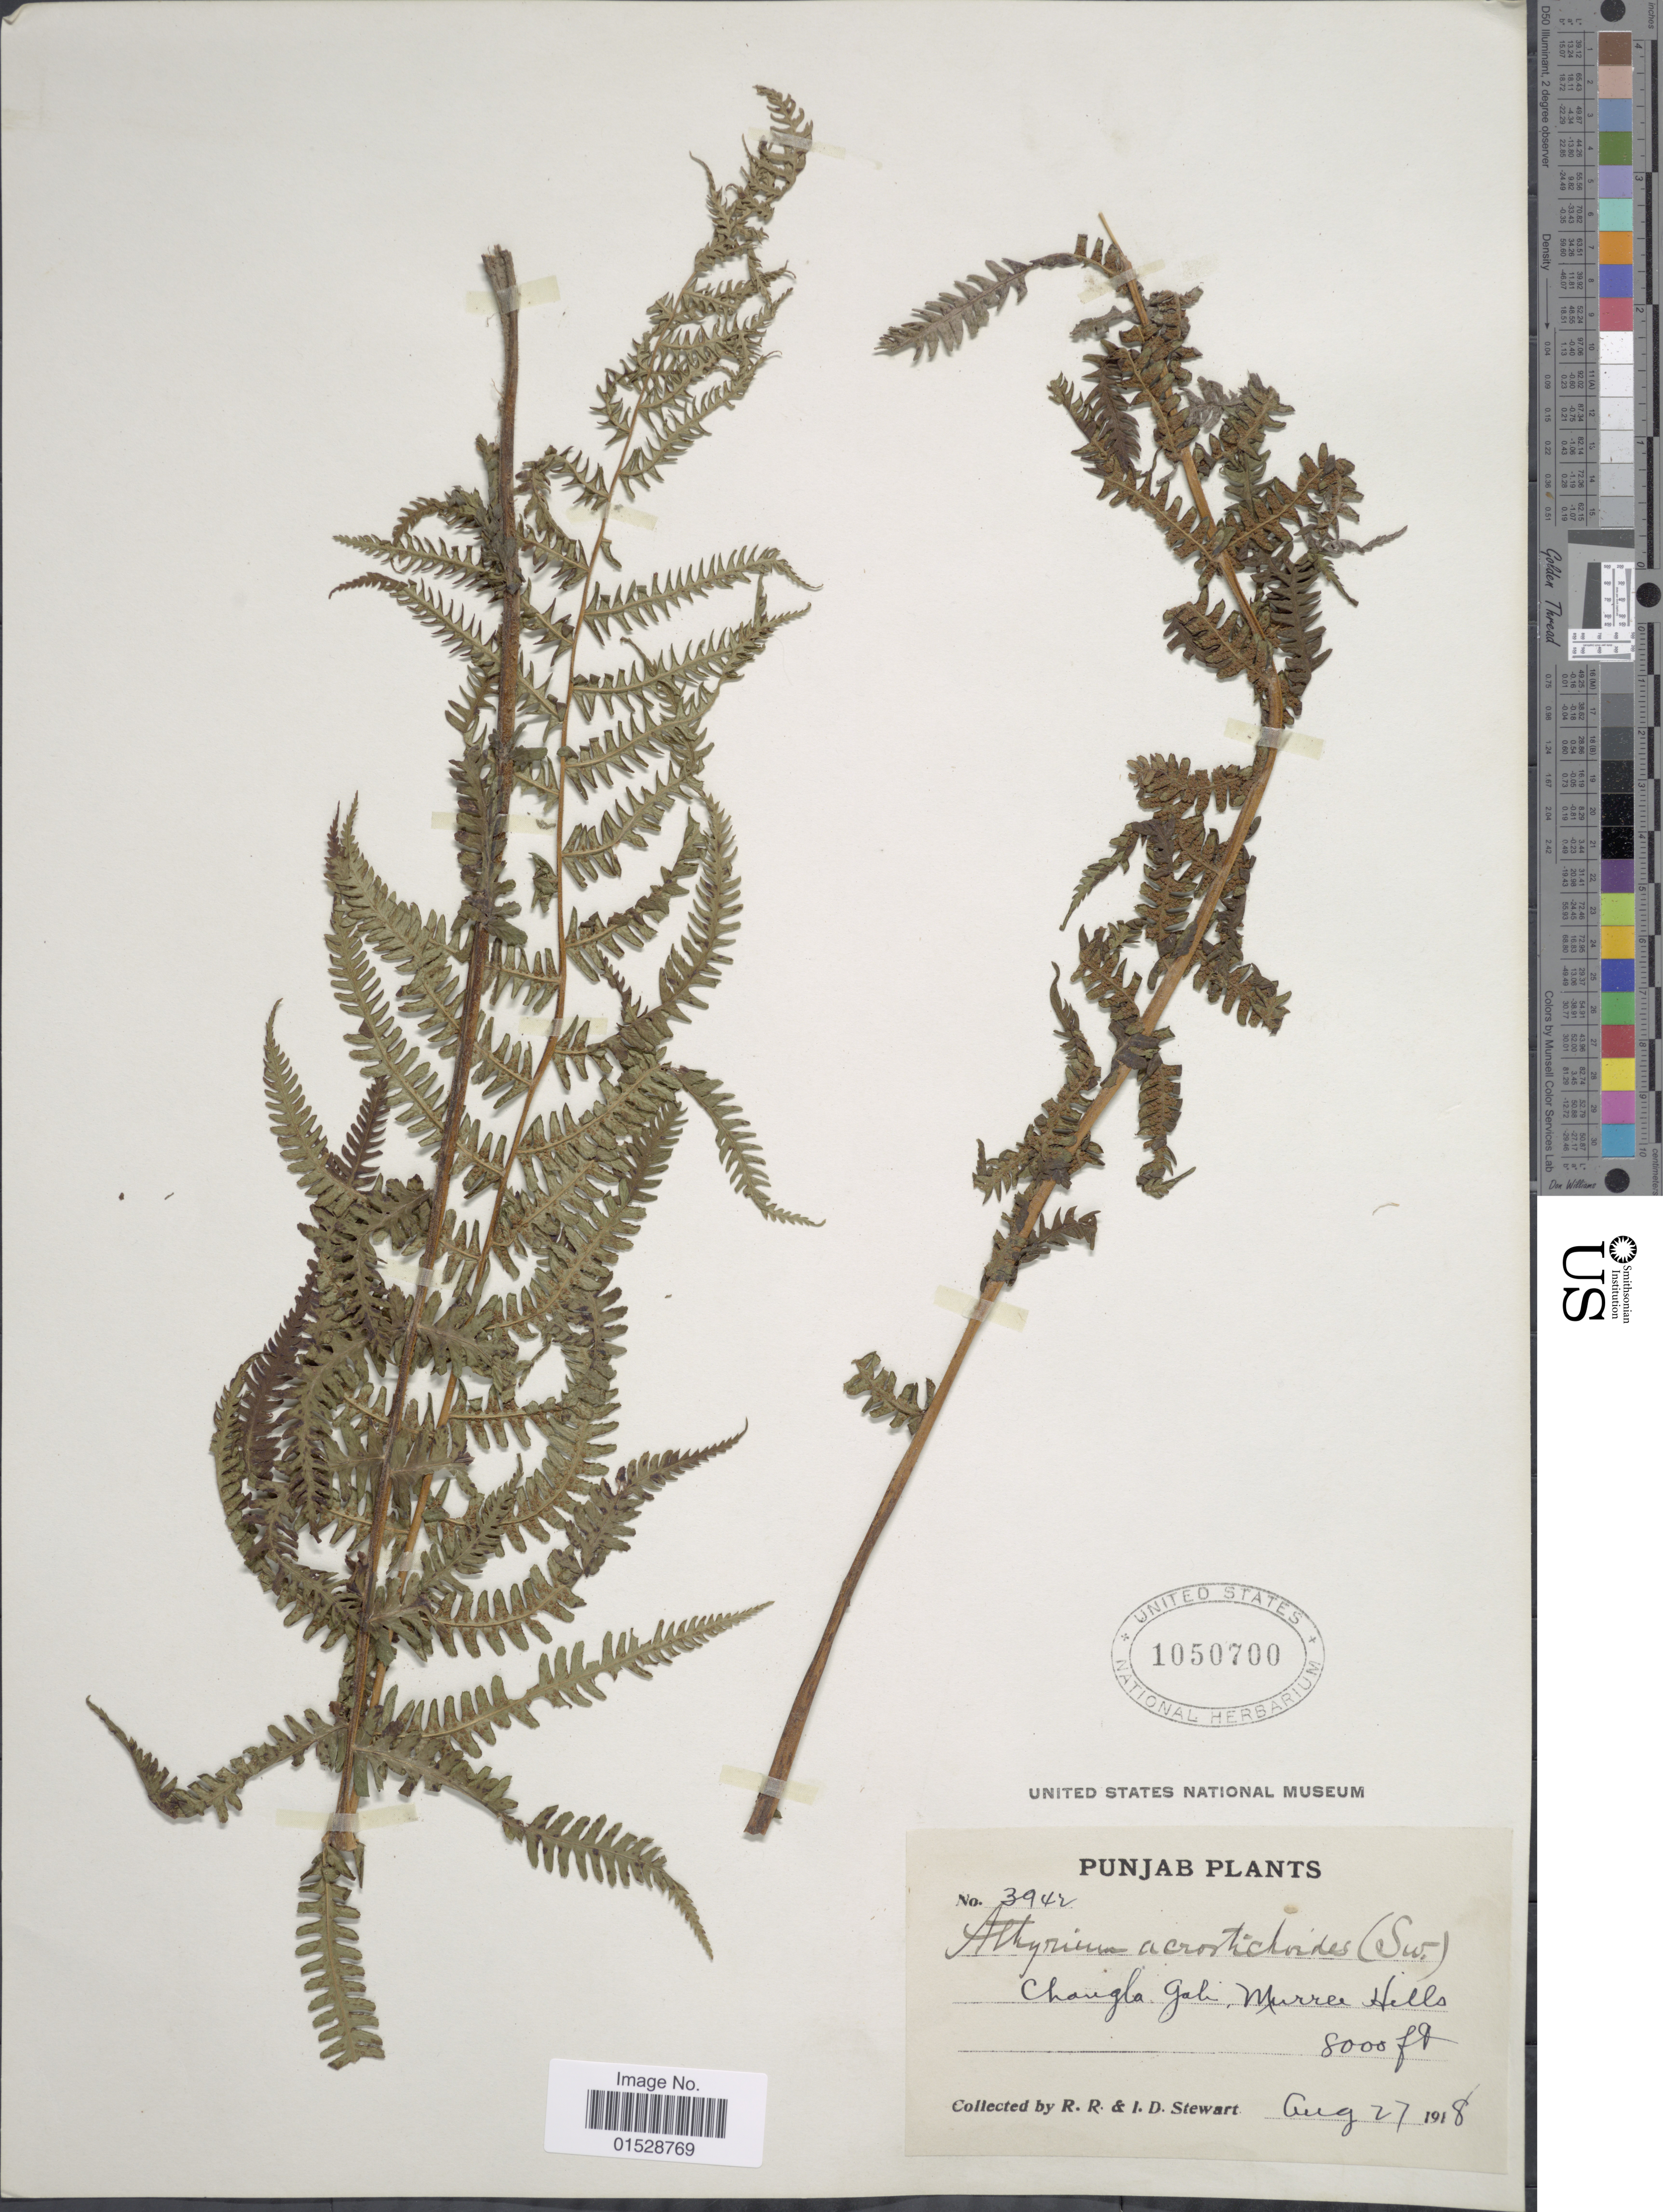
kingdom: Plantae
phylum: Tracheophyta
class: Polypodiopsida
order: Polypodiales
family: Athyriaceae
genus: Deparia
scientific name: Deparia acrostichoides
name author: (Sw.) M. Kato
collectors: R. R. Stewart & I. Stewart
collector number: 3942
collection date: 1918-08-27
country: Pakistan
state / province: Punjab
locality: Punjab, Chaugla Gali, Murree Hills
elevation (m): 2438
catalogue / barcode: US 1050700